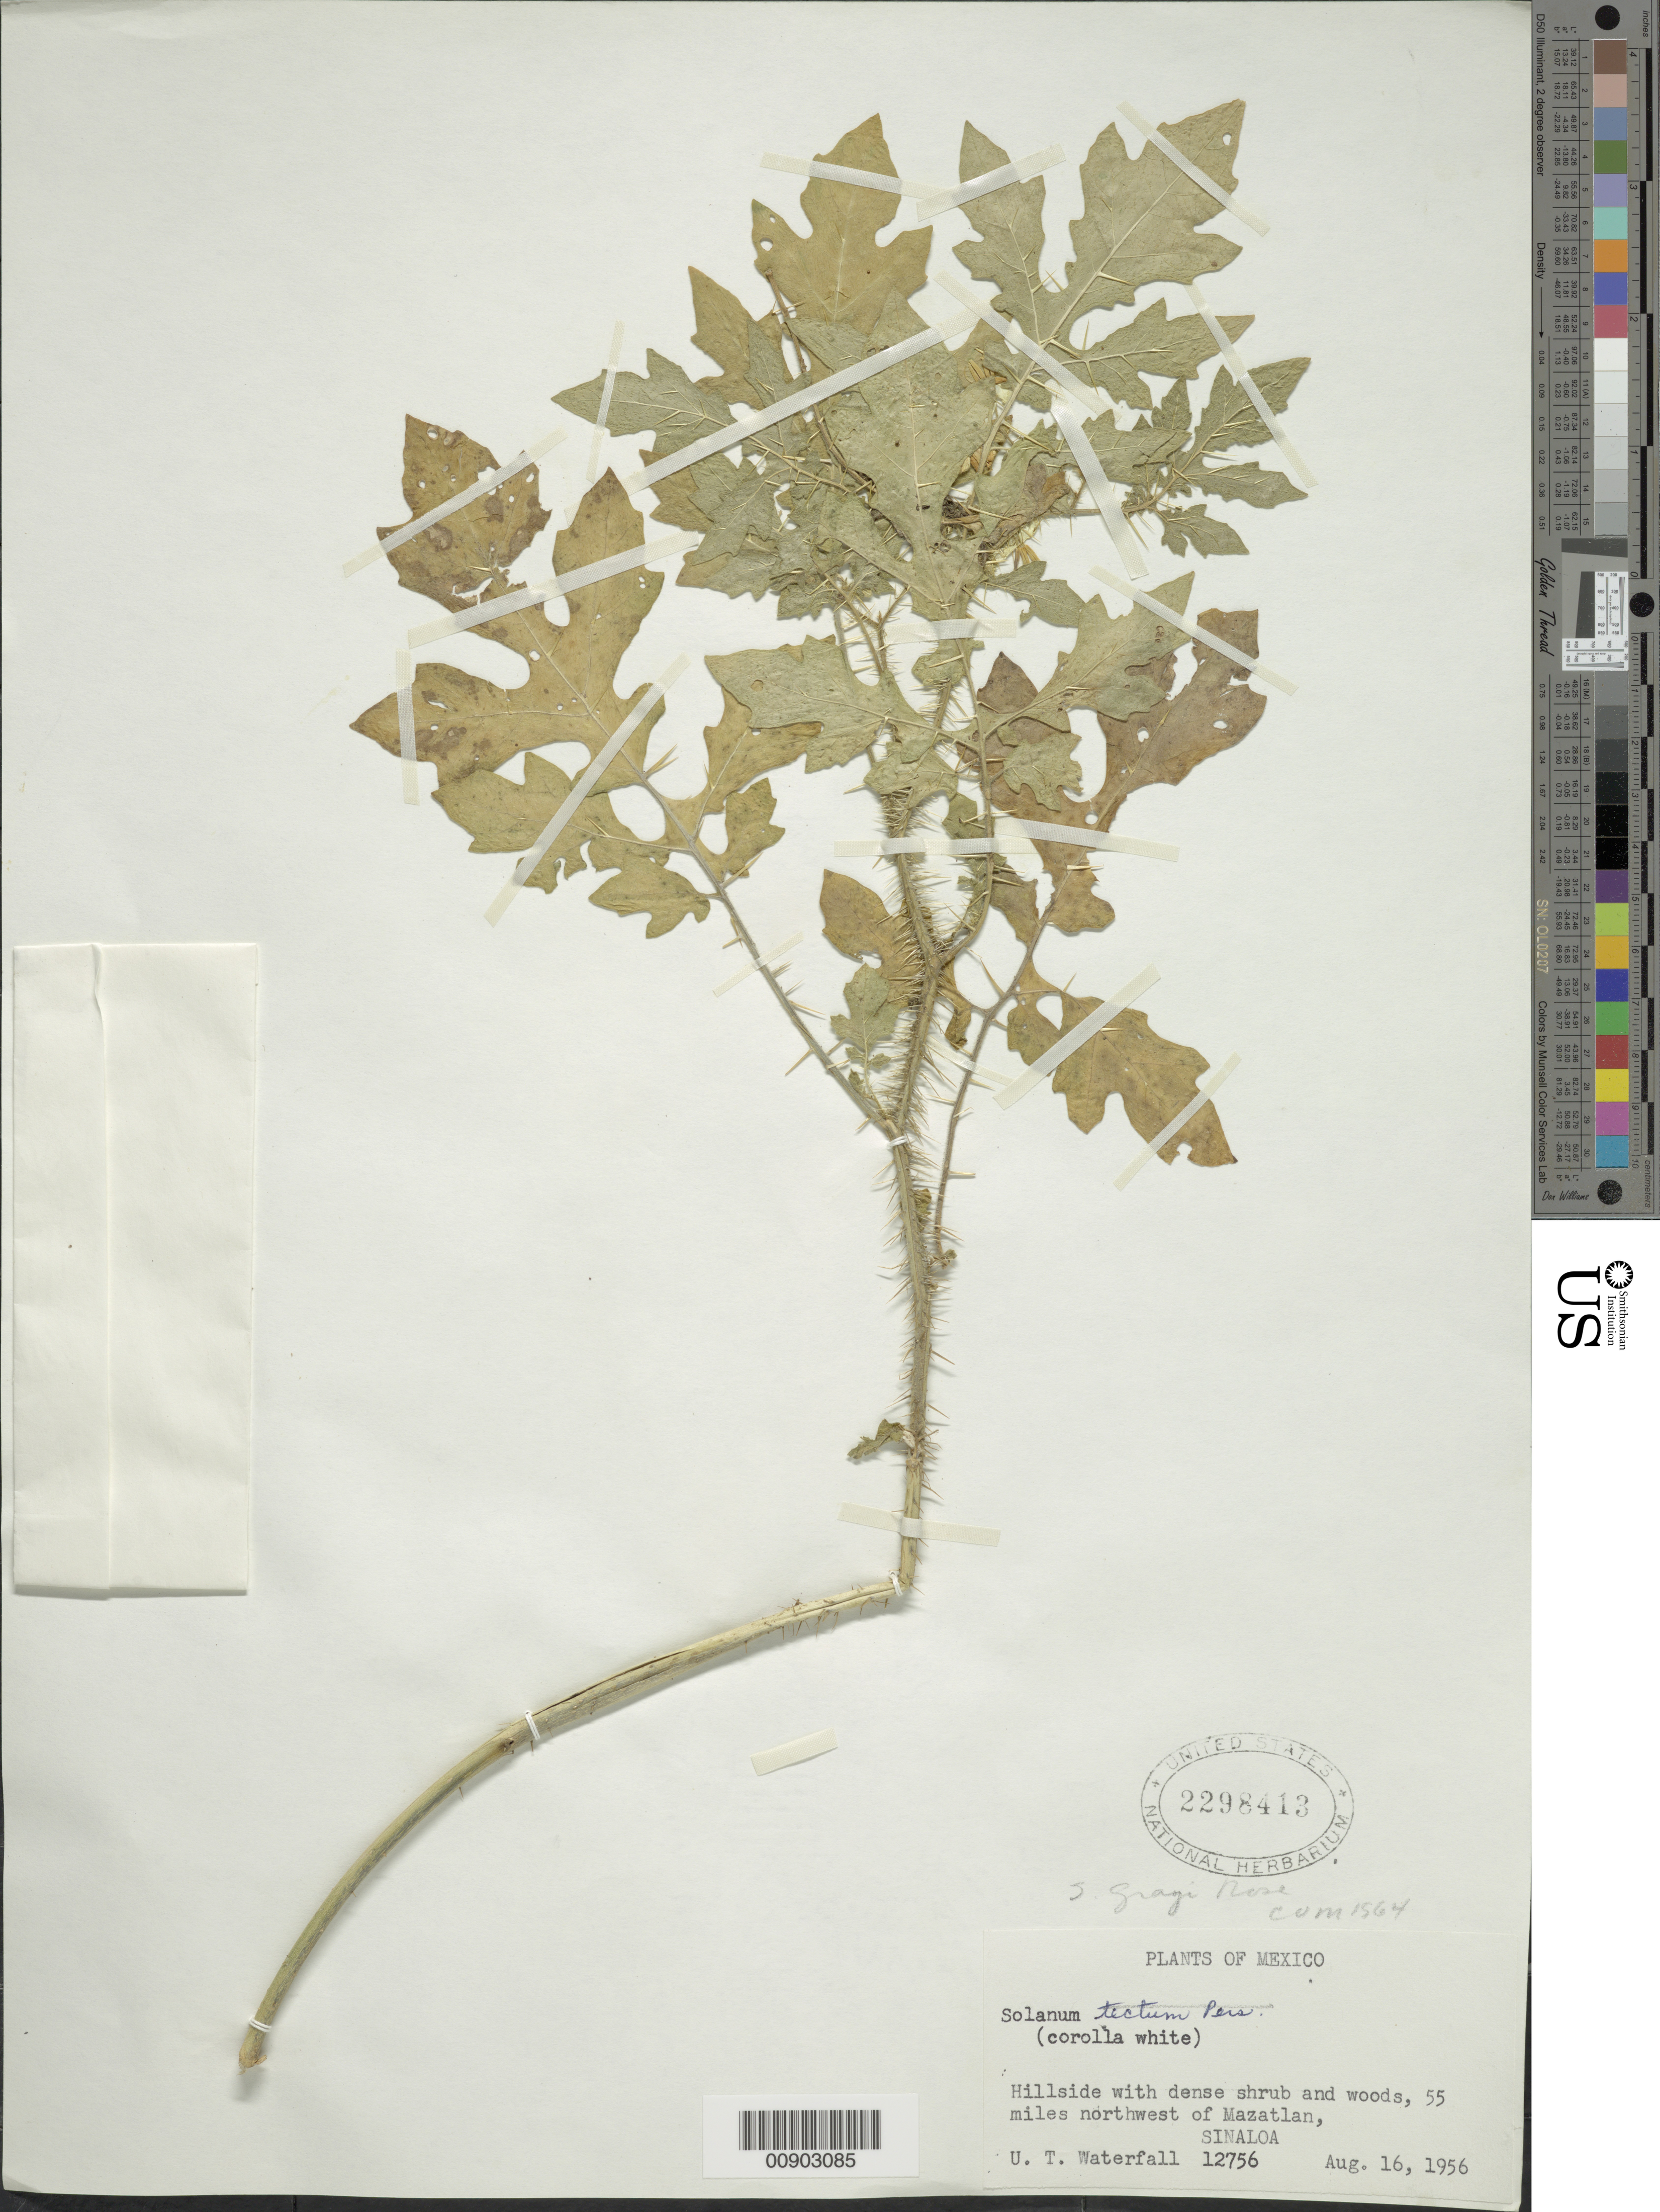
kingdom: Plantae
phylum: Tracheophyta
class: Magnoliopsida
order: Solanales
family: Solanaceae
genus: Solanum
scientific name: Solanum grayi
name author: Rose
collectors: U. T. Waterfall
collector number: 12756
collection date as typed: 16 Aug 1956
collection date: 1956-08-16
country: Mexico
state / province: Sinaloa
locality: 55 miles northwest of Mazatlan, Sinaloa.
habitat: Hillside with dense shrub and woods.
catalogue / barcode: US 2298413